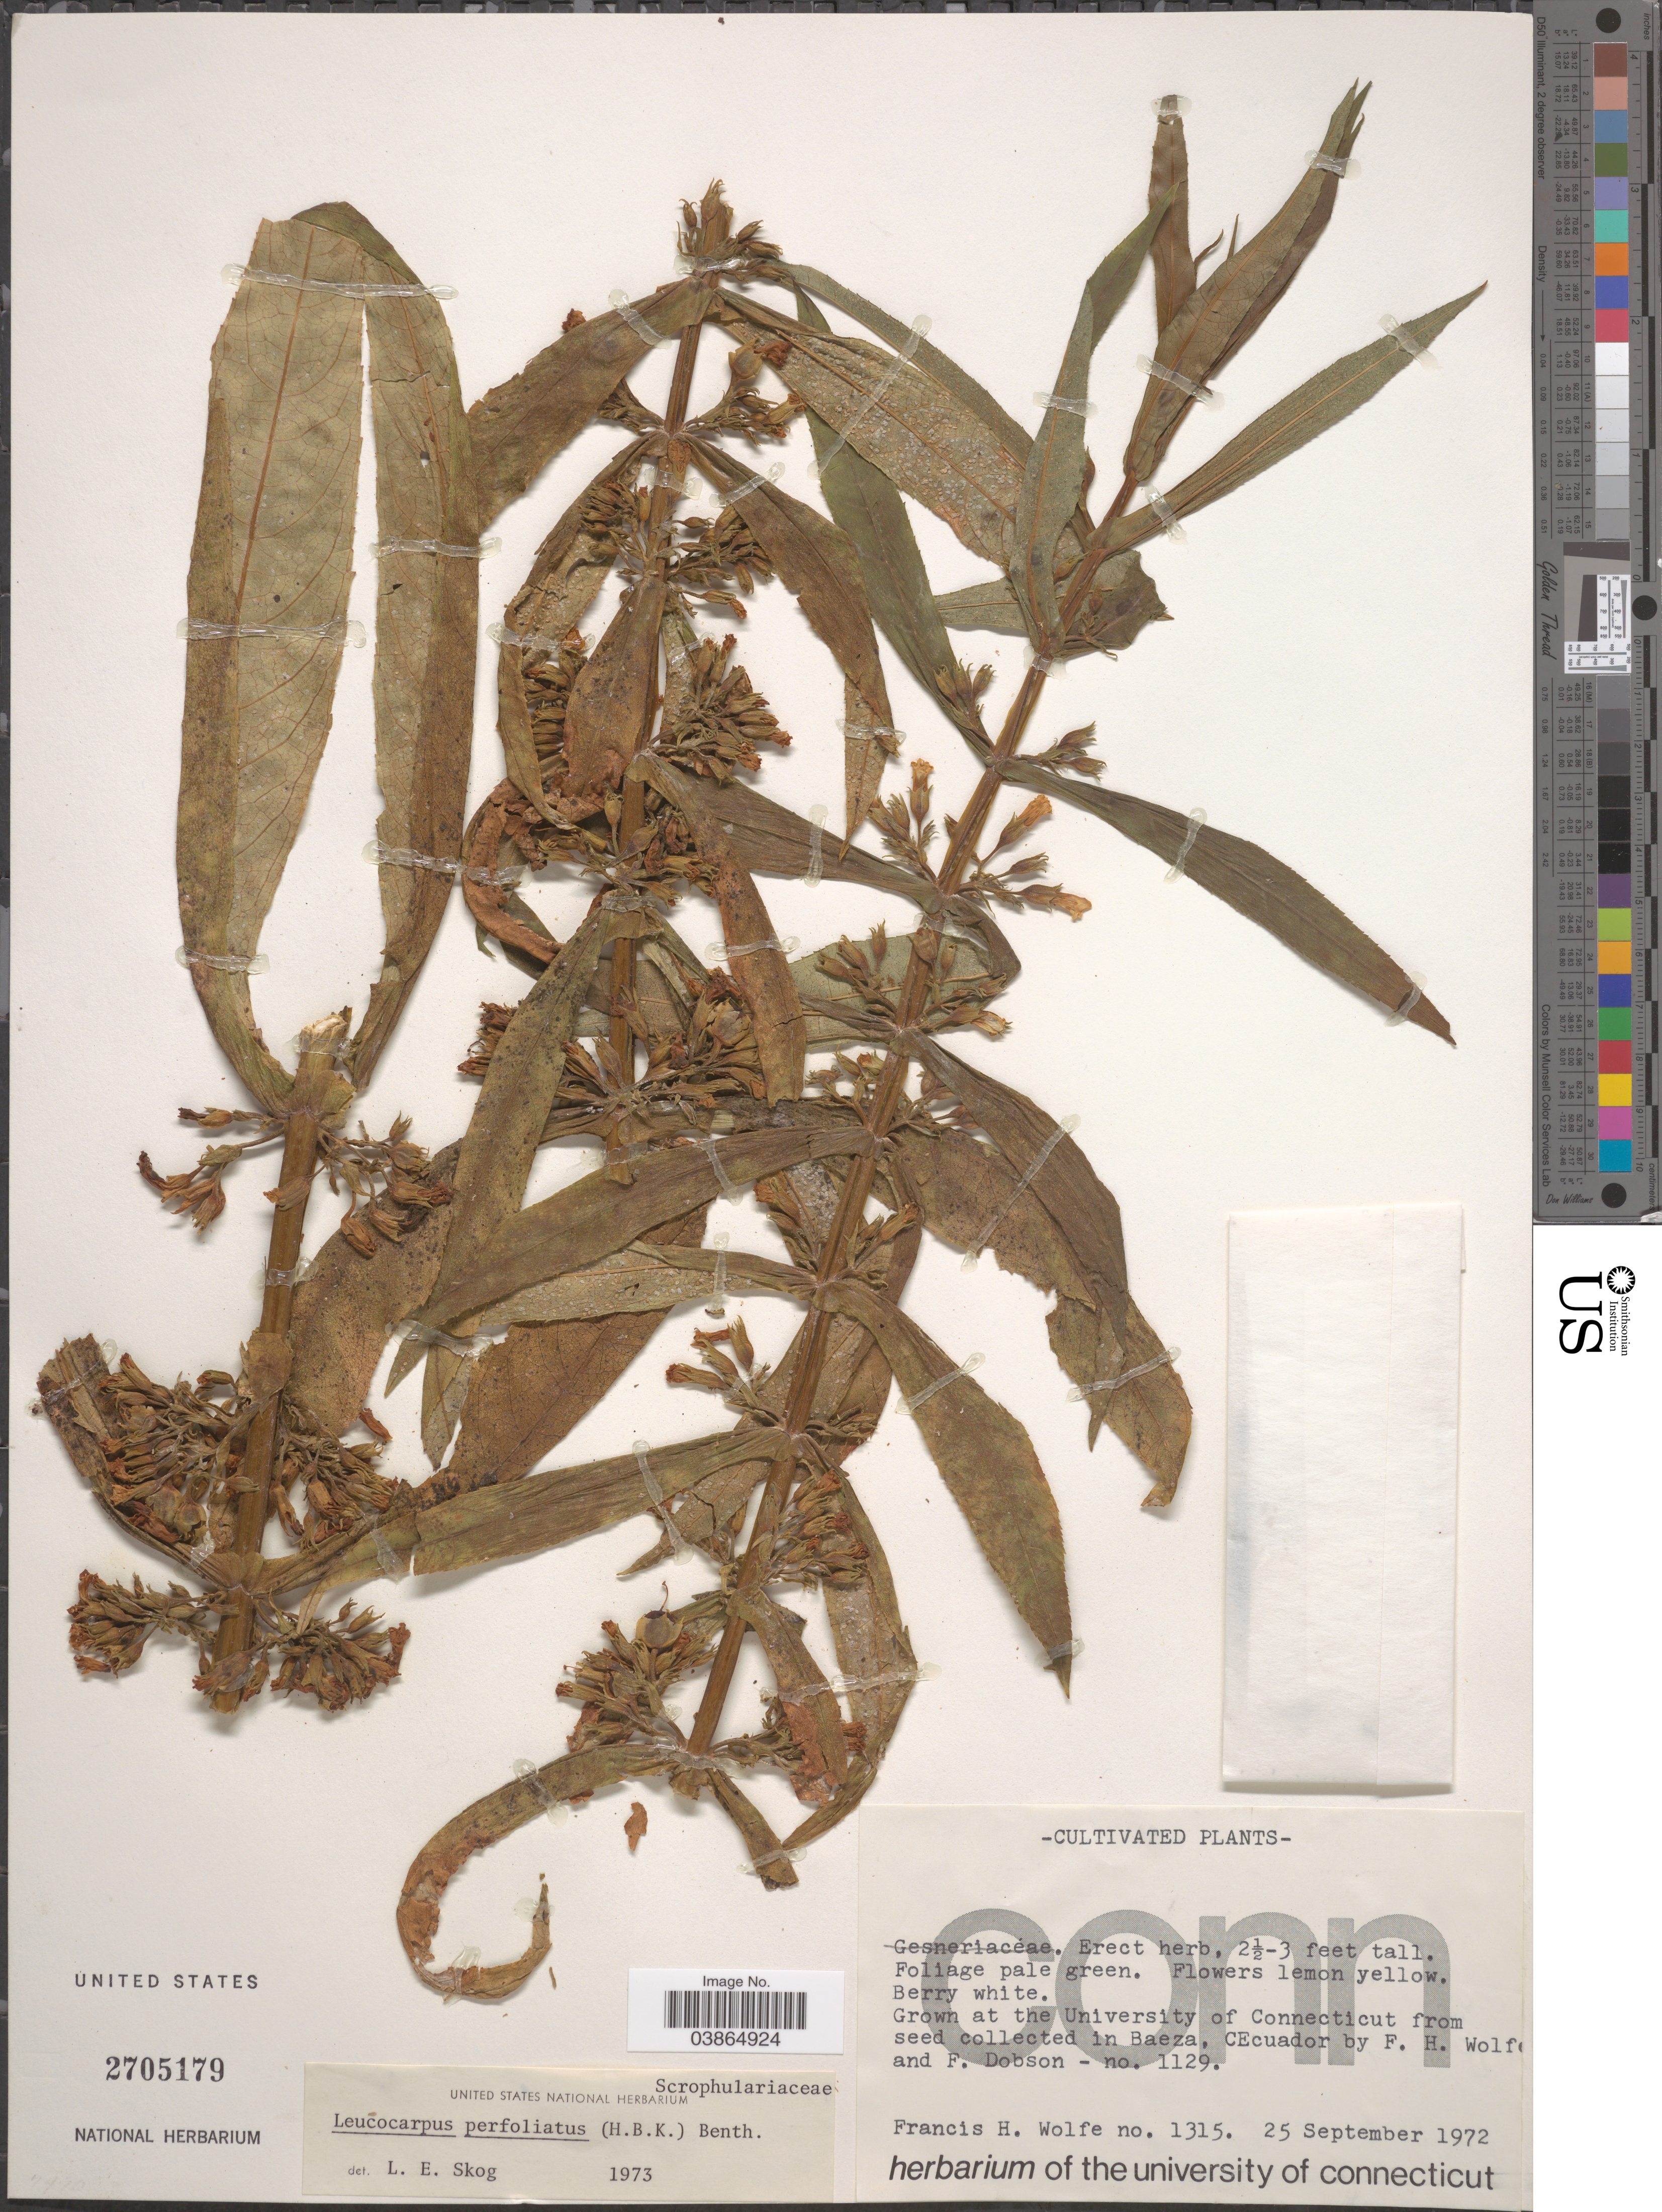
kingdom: Plantae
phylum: Tracheophyta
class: Magnoliopsida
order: Lamiales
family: Phrymaceae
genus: Leucocarpus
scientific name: Leucocarpus perfoliatus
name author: (Kunth) Benth.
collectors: F. Wolfe & F. Dobson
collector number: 1315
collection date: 1972-09-25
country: Ecuador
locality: Grown at University of Connecticut. Baeza.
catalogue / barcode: US 2705179